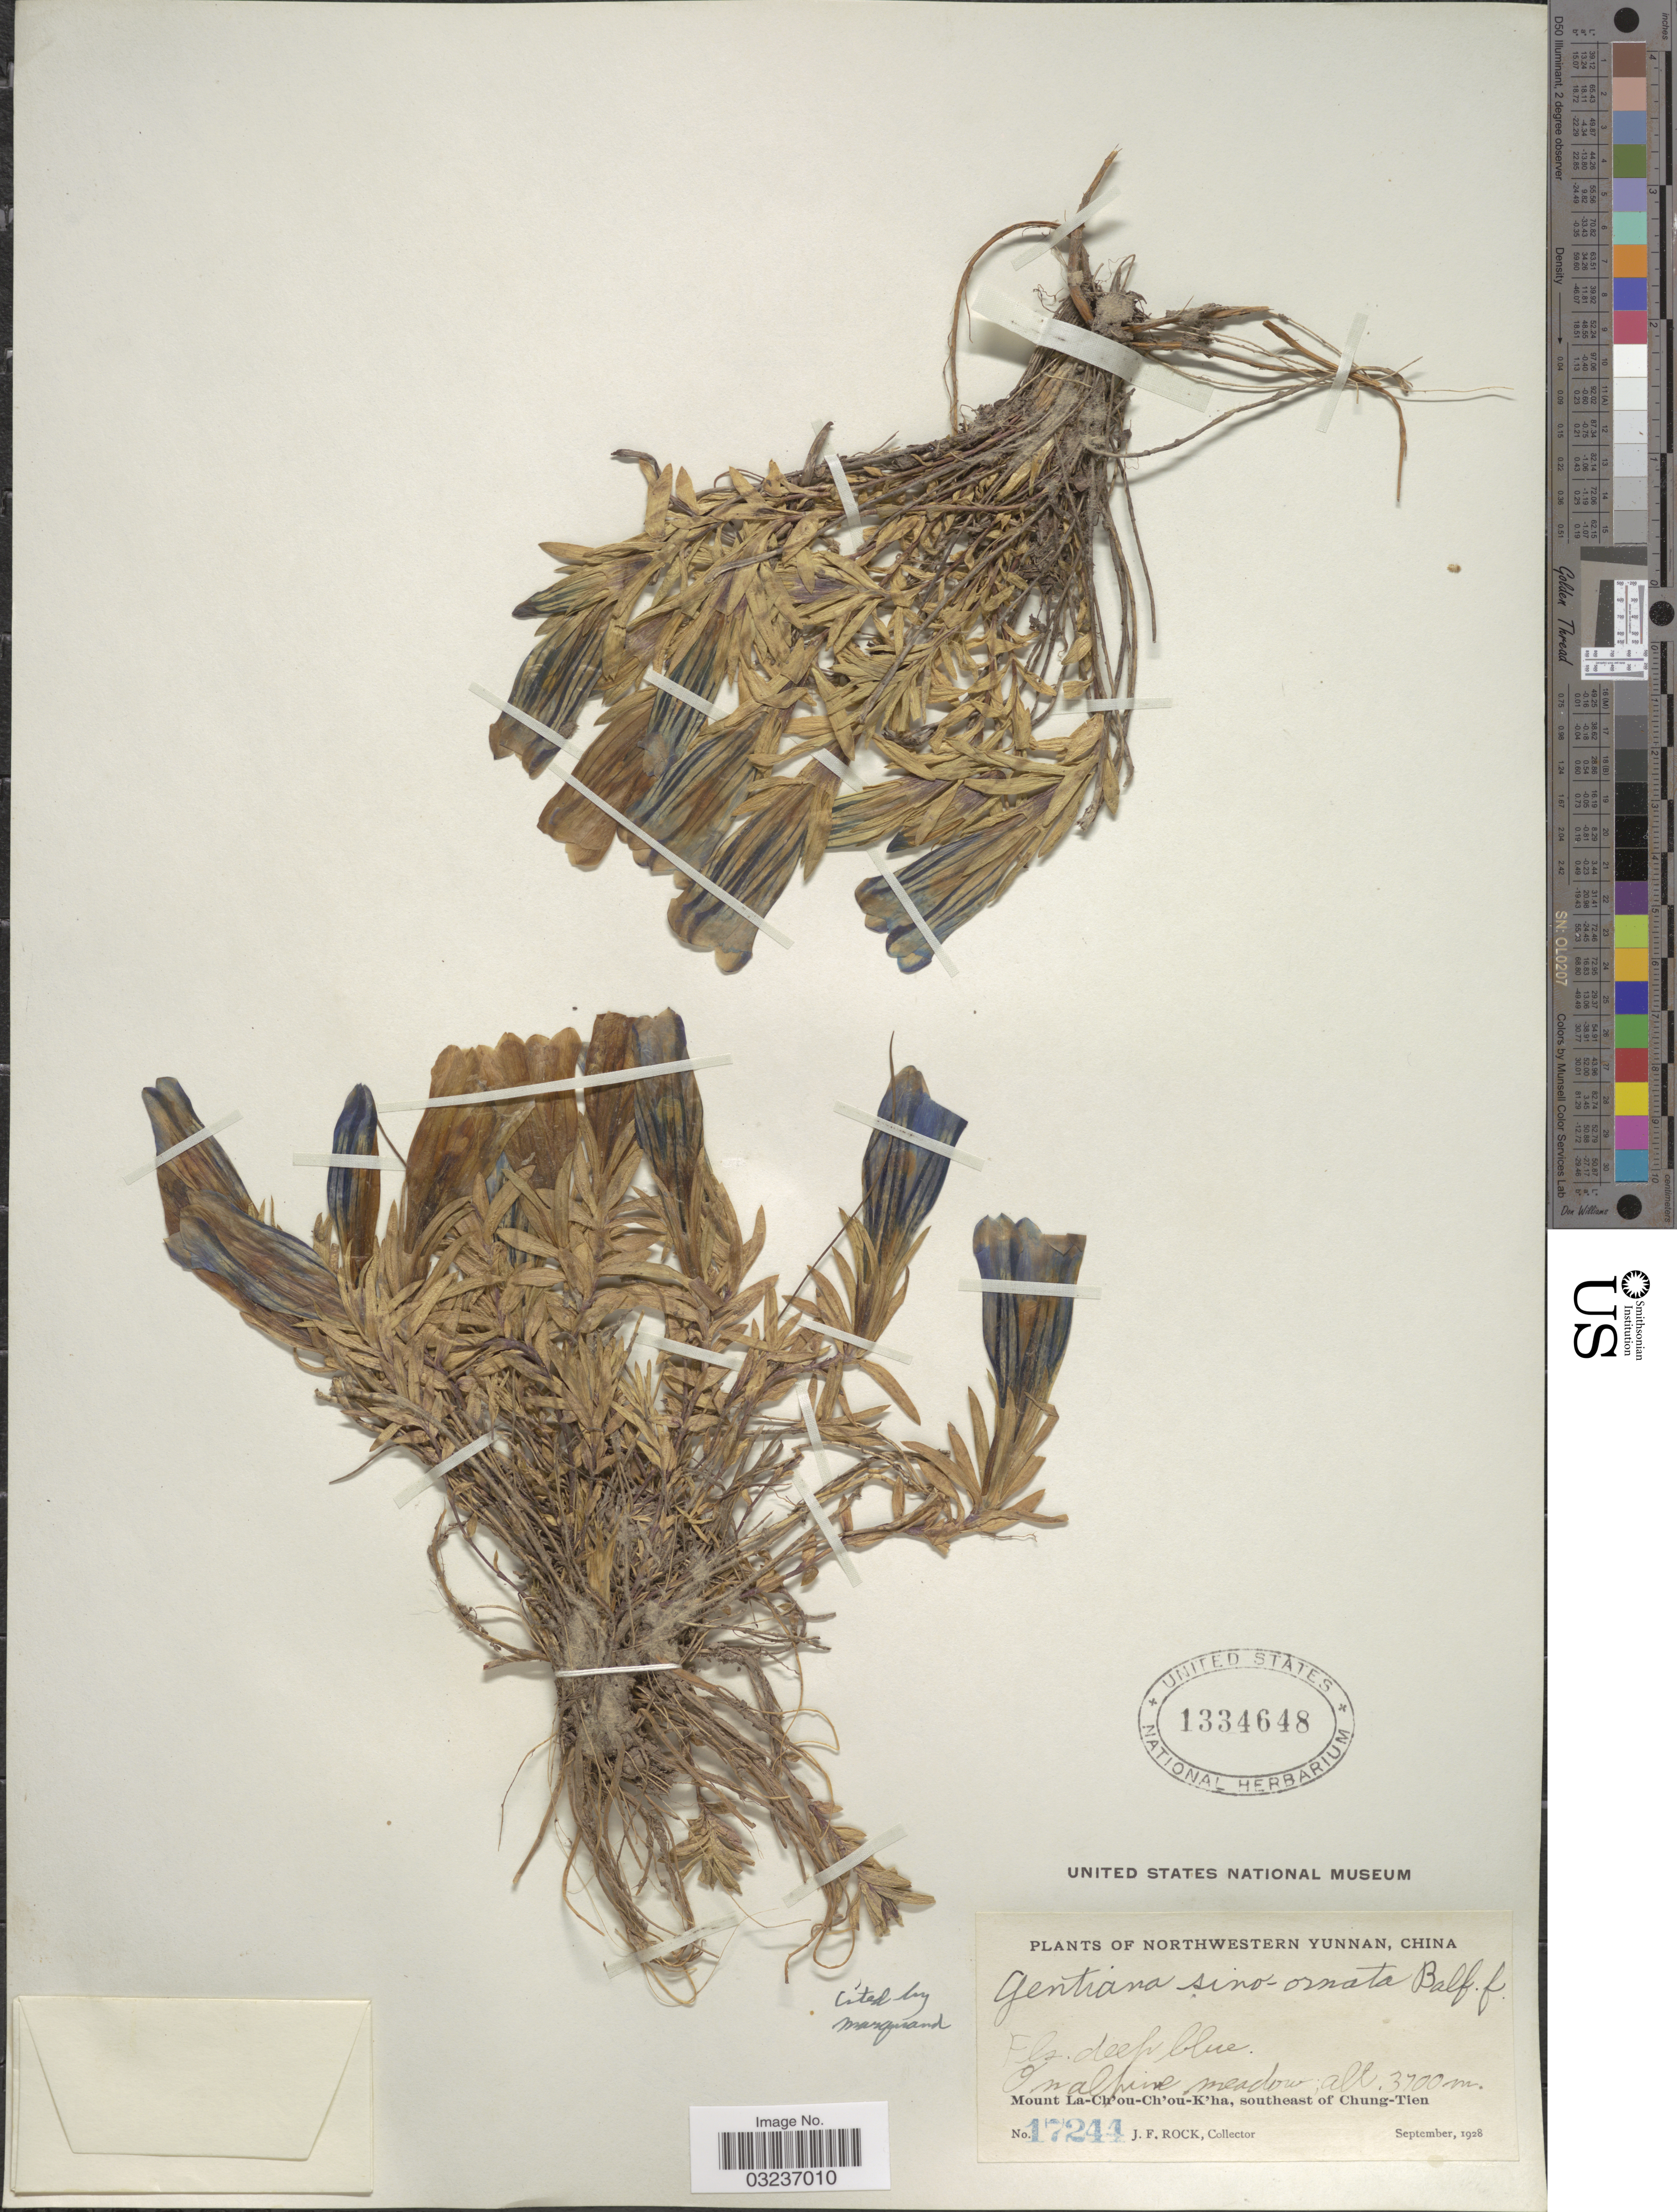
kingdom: Plantae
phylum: Tracheophyta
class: Magnoliopsida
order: Gentianales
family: Gentianaceae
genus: Gentiana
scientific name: Gentiana sino-ornata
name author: Balf. f.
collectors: J. Rock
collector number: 17244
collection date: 1928-09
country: China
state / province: Yunnan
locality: Northwestern Yunnan, China, Moun La-Ch'ou-Ch'ou-K'ha, southeast of Chung-Tien.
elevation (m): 3700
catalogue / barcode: US 1334648